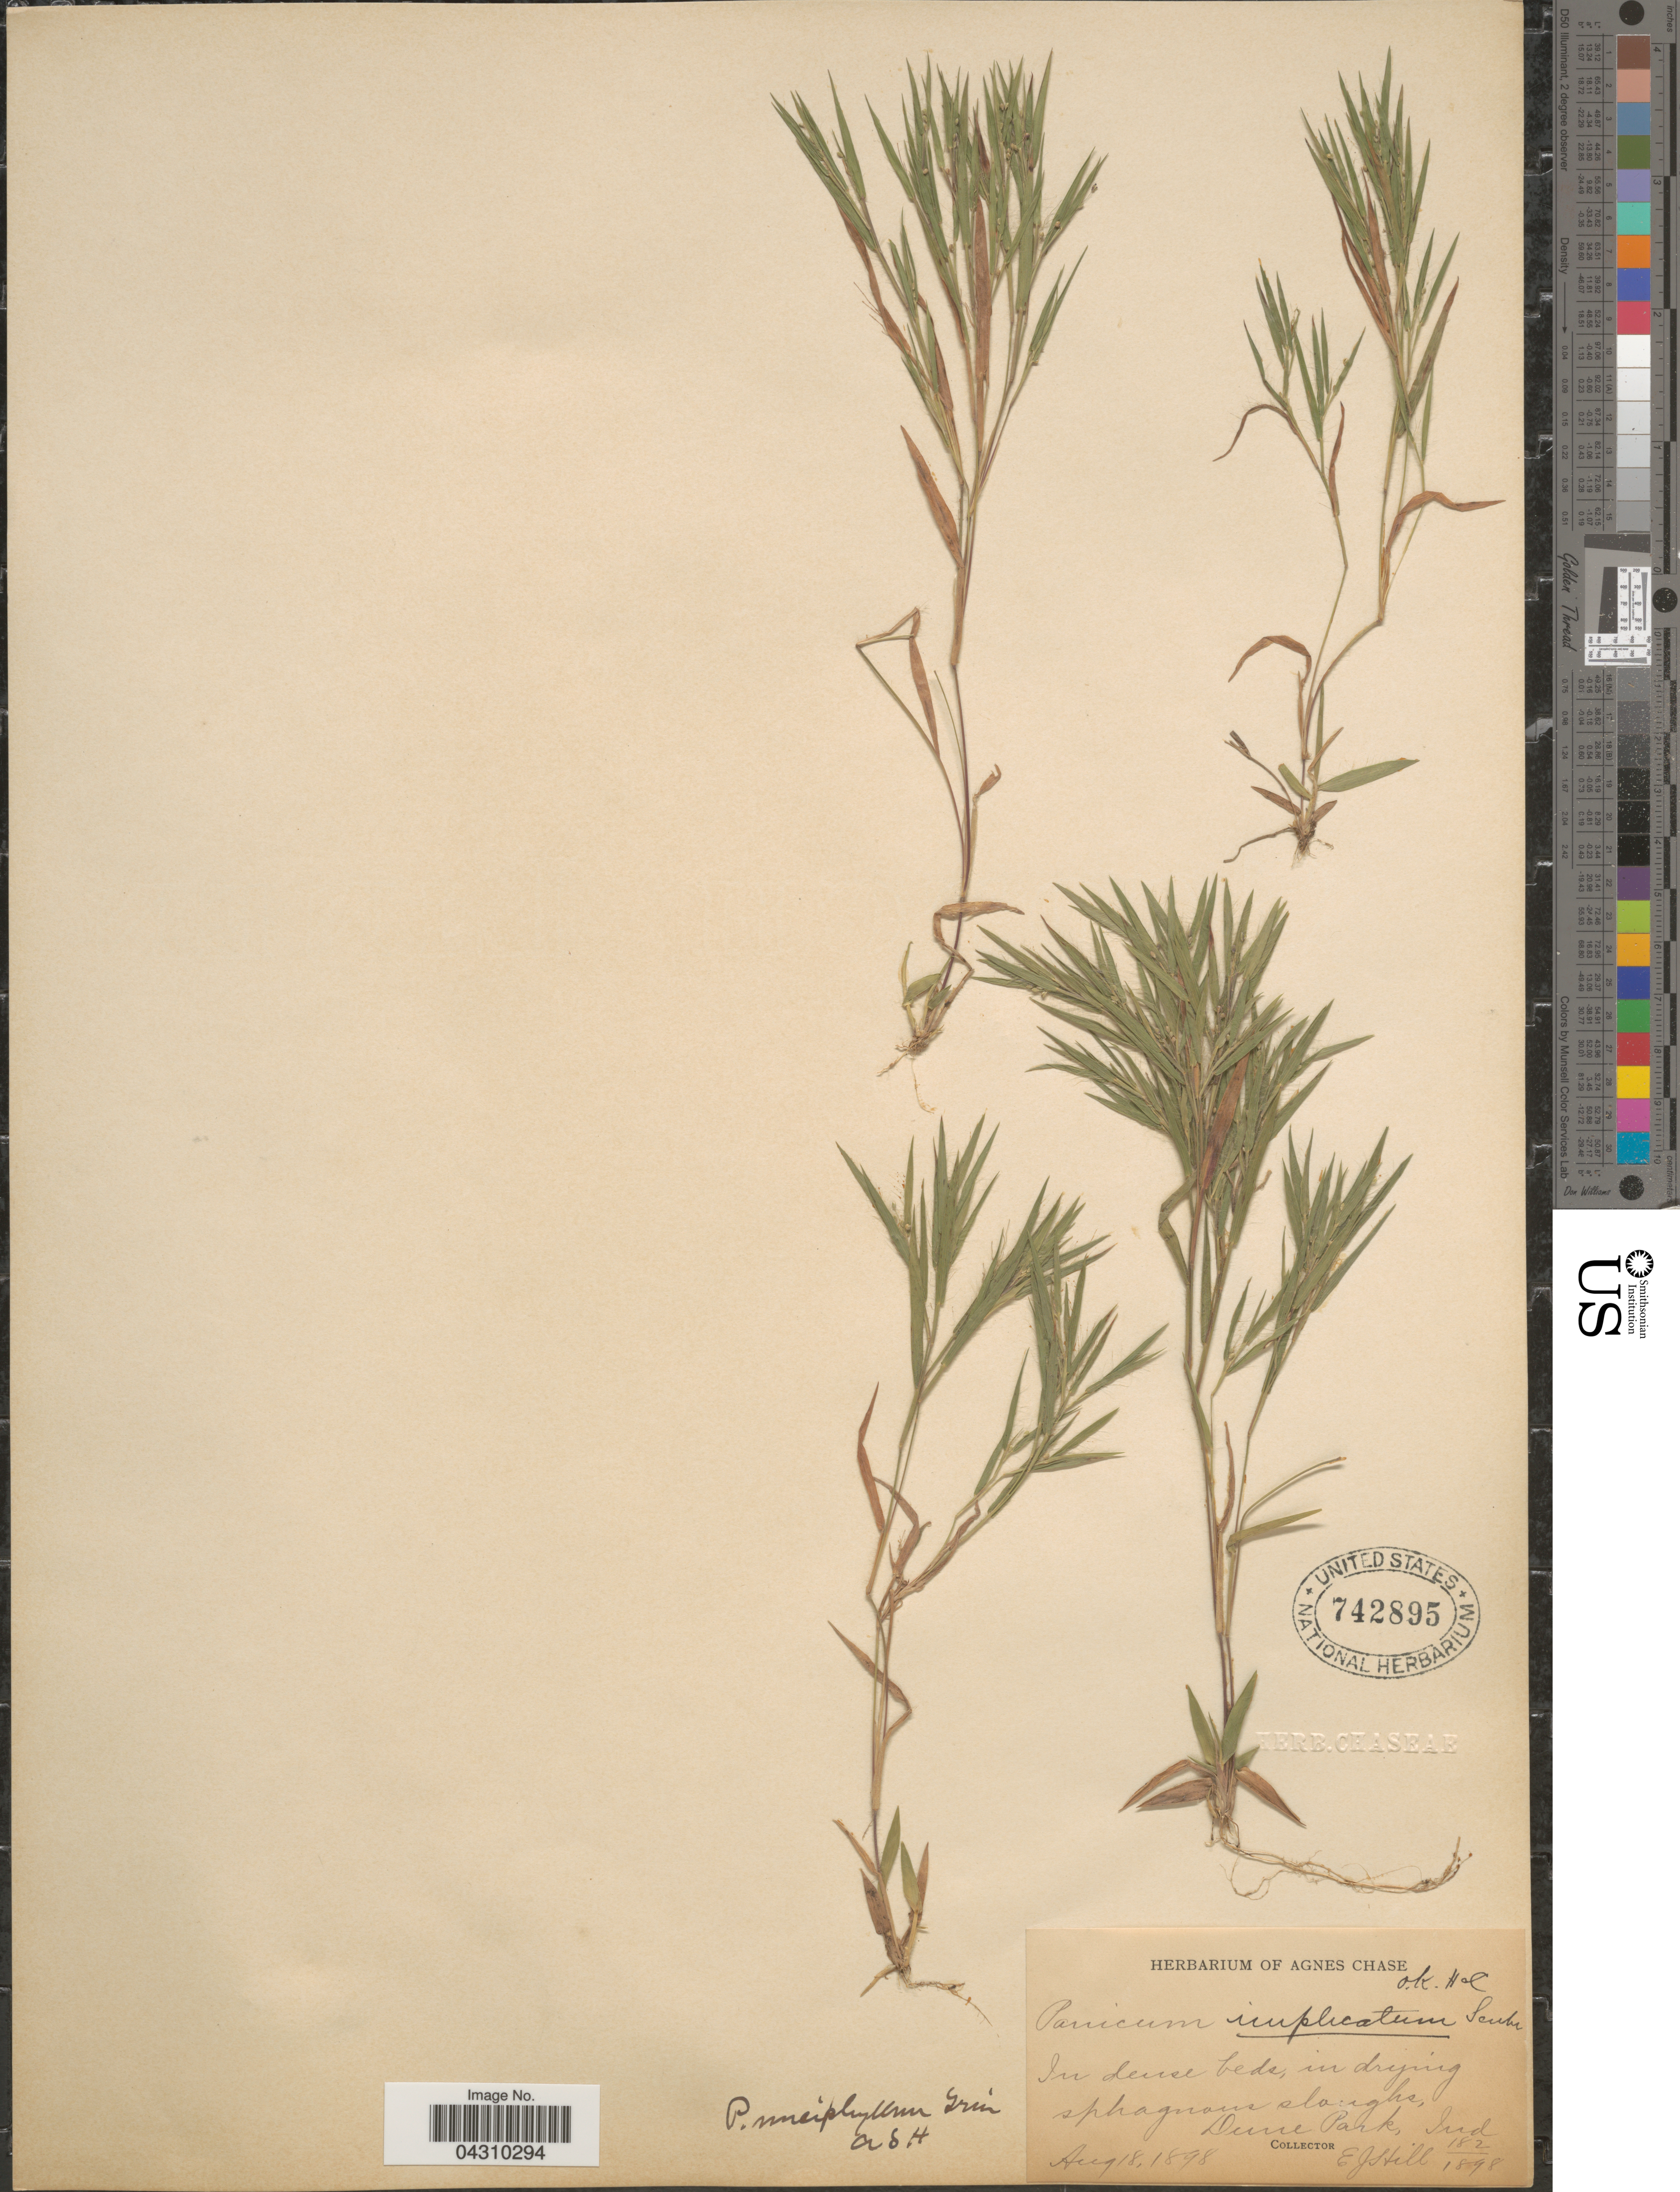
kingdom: Plantae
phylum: Tracheophyta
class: Liliopsida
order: Poales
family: Poaceae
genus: Dichanthelium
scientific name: Dichanthelium acuminatum var. acuminatum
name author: (Sw.) Gould & C.A. Clark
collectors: E. J. Hill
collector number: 182/1898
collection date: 1898-08-18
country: United States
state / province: Indiana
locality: In dense beds, in drying sphagnous sloughs, Dune Park.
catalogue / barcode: US 742895